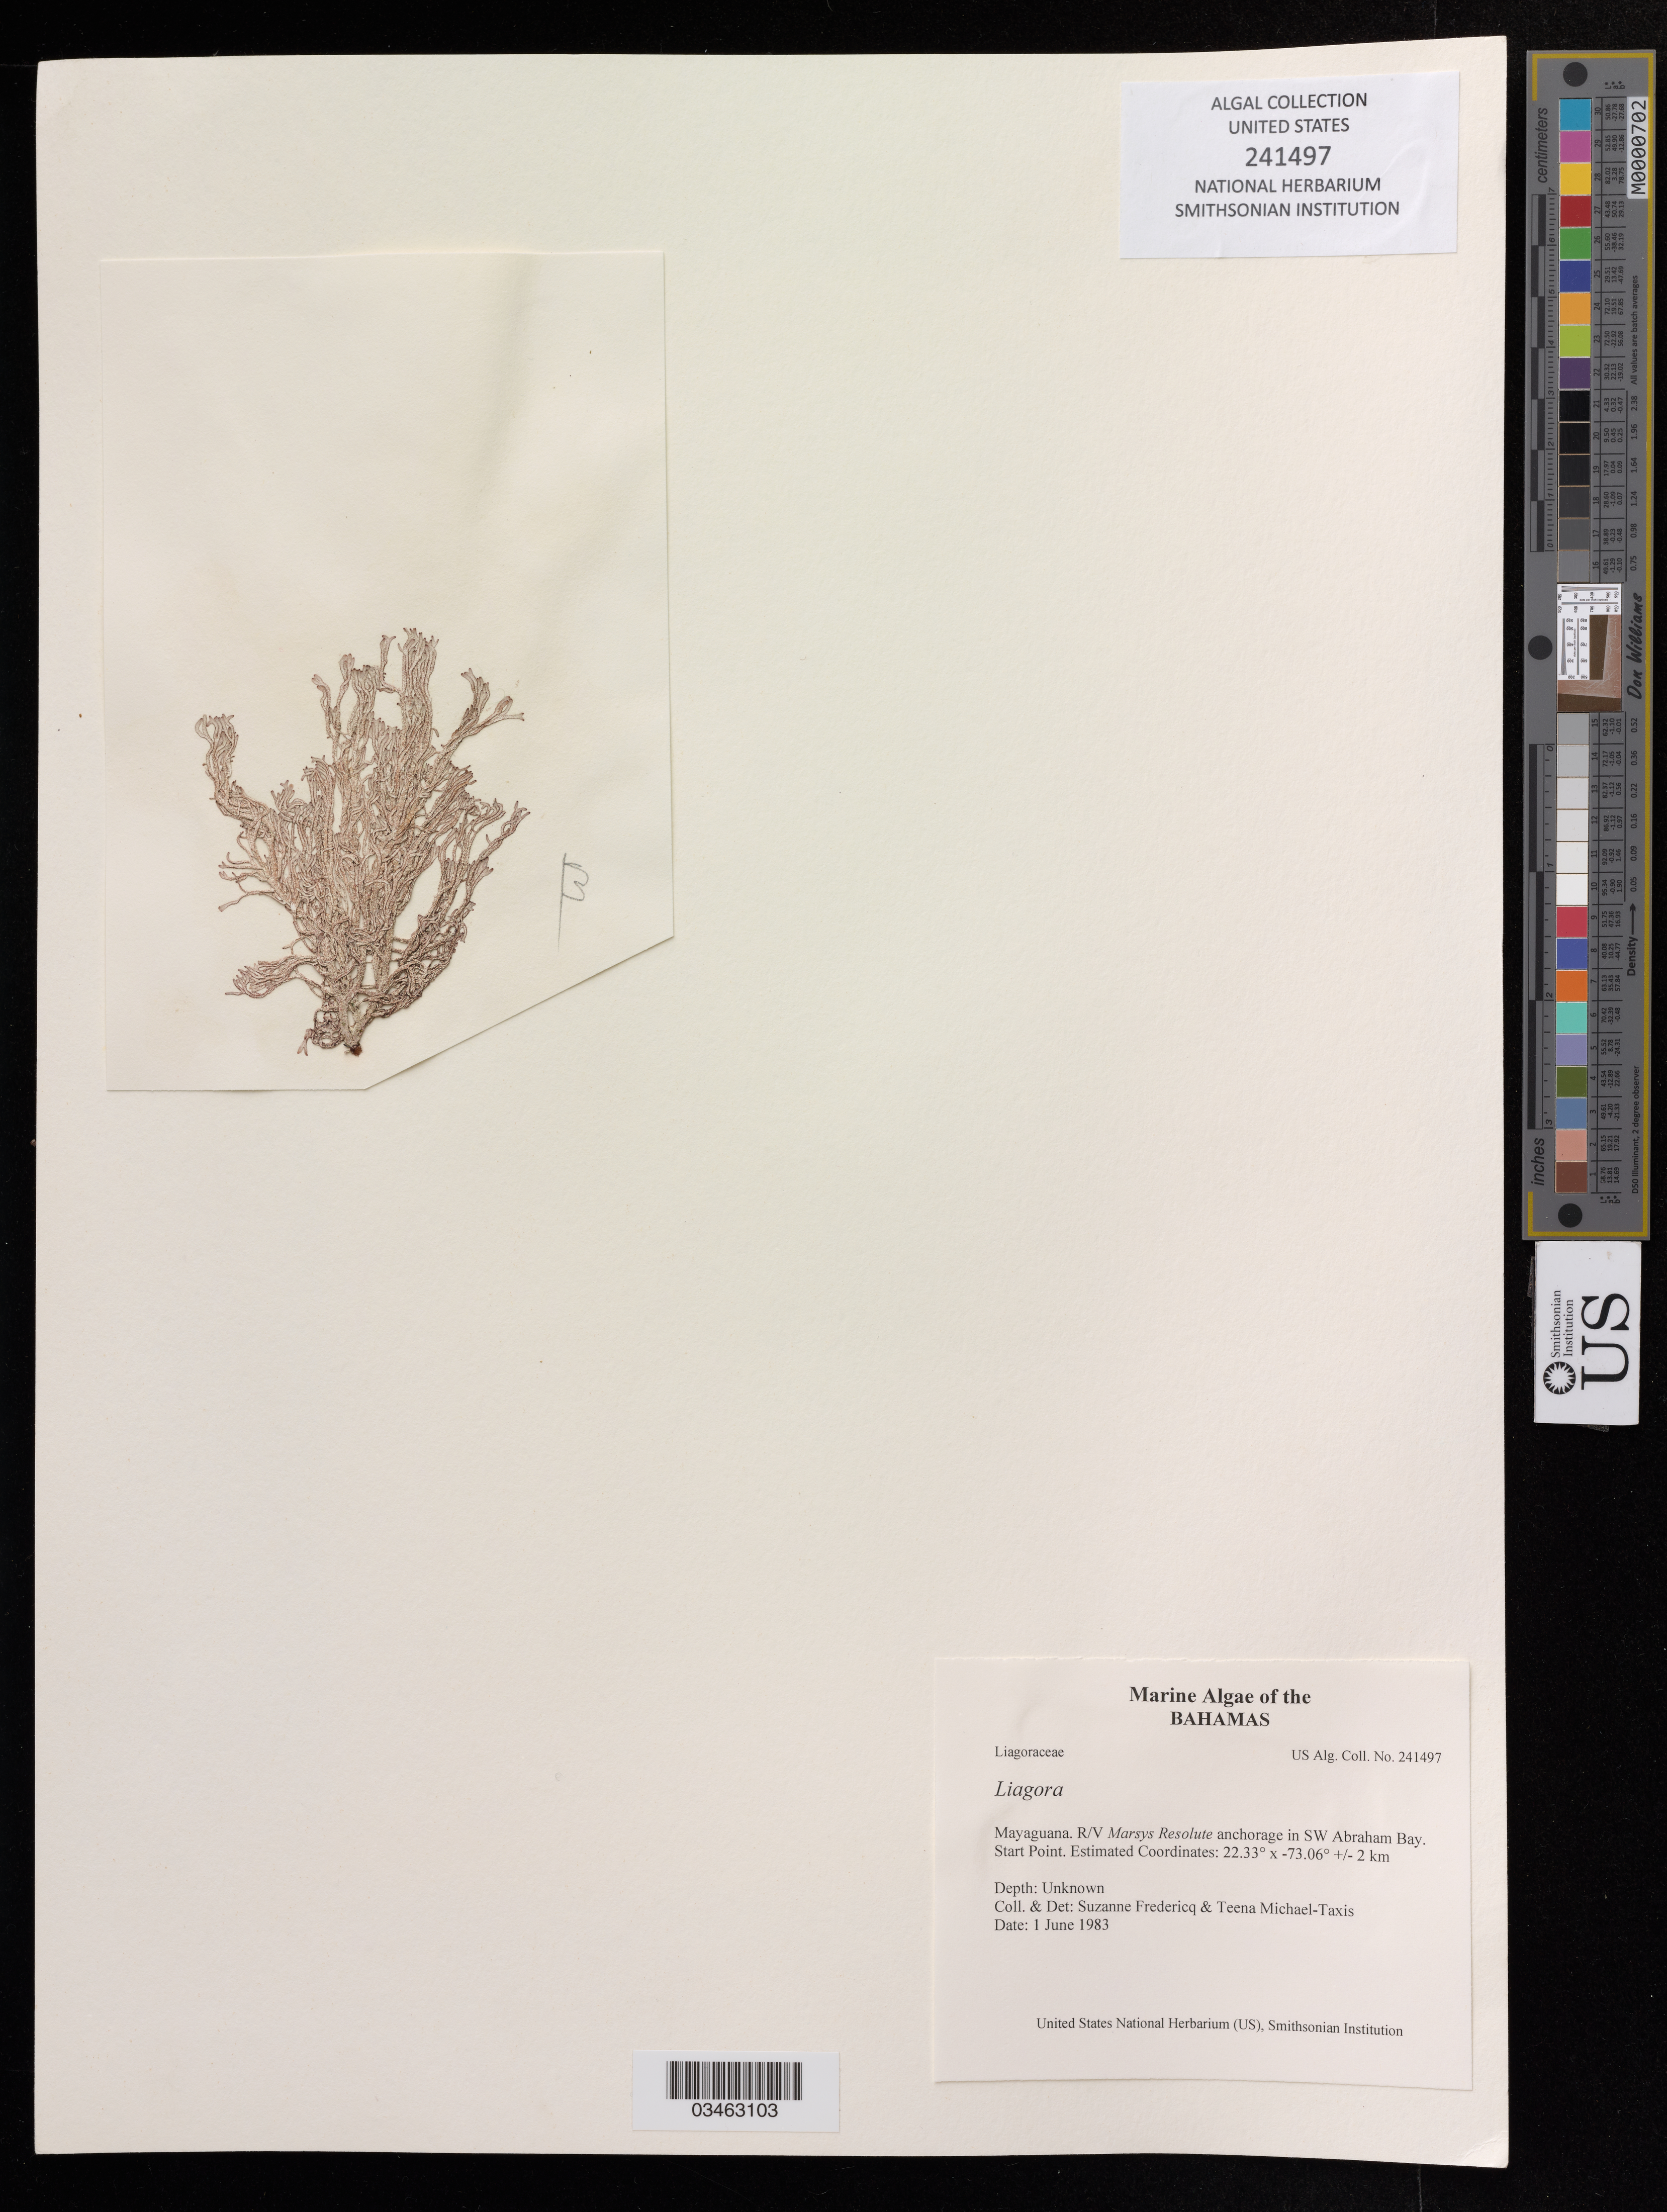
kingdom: Plantae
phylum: Rhodophyta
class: Florideophyceae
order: Nemaliales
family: Liagoraceae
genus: Liagora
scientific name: Liagora sp.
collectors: S. Fredericq & T. Michael-Taxis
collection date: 1983-06-01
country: Bahamas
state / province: Mayaguana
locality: R/V Marsys Resolute anchorage in SW Abraham Bay. Start Point.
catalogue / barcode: US 241497